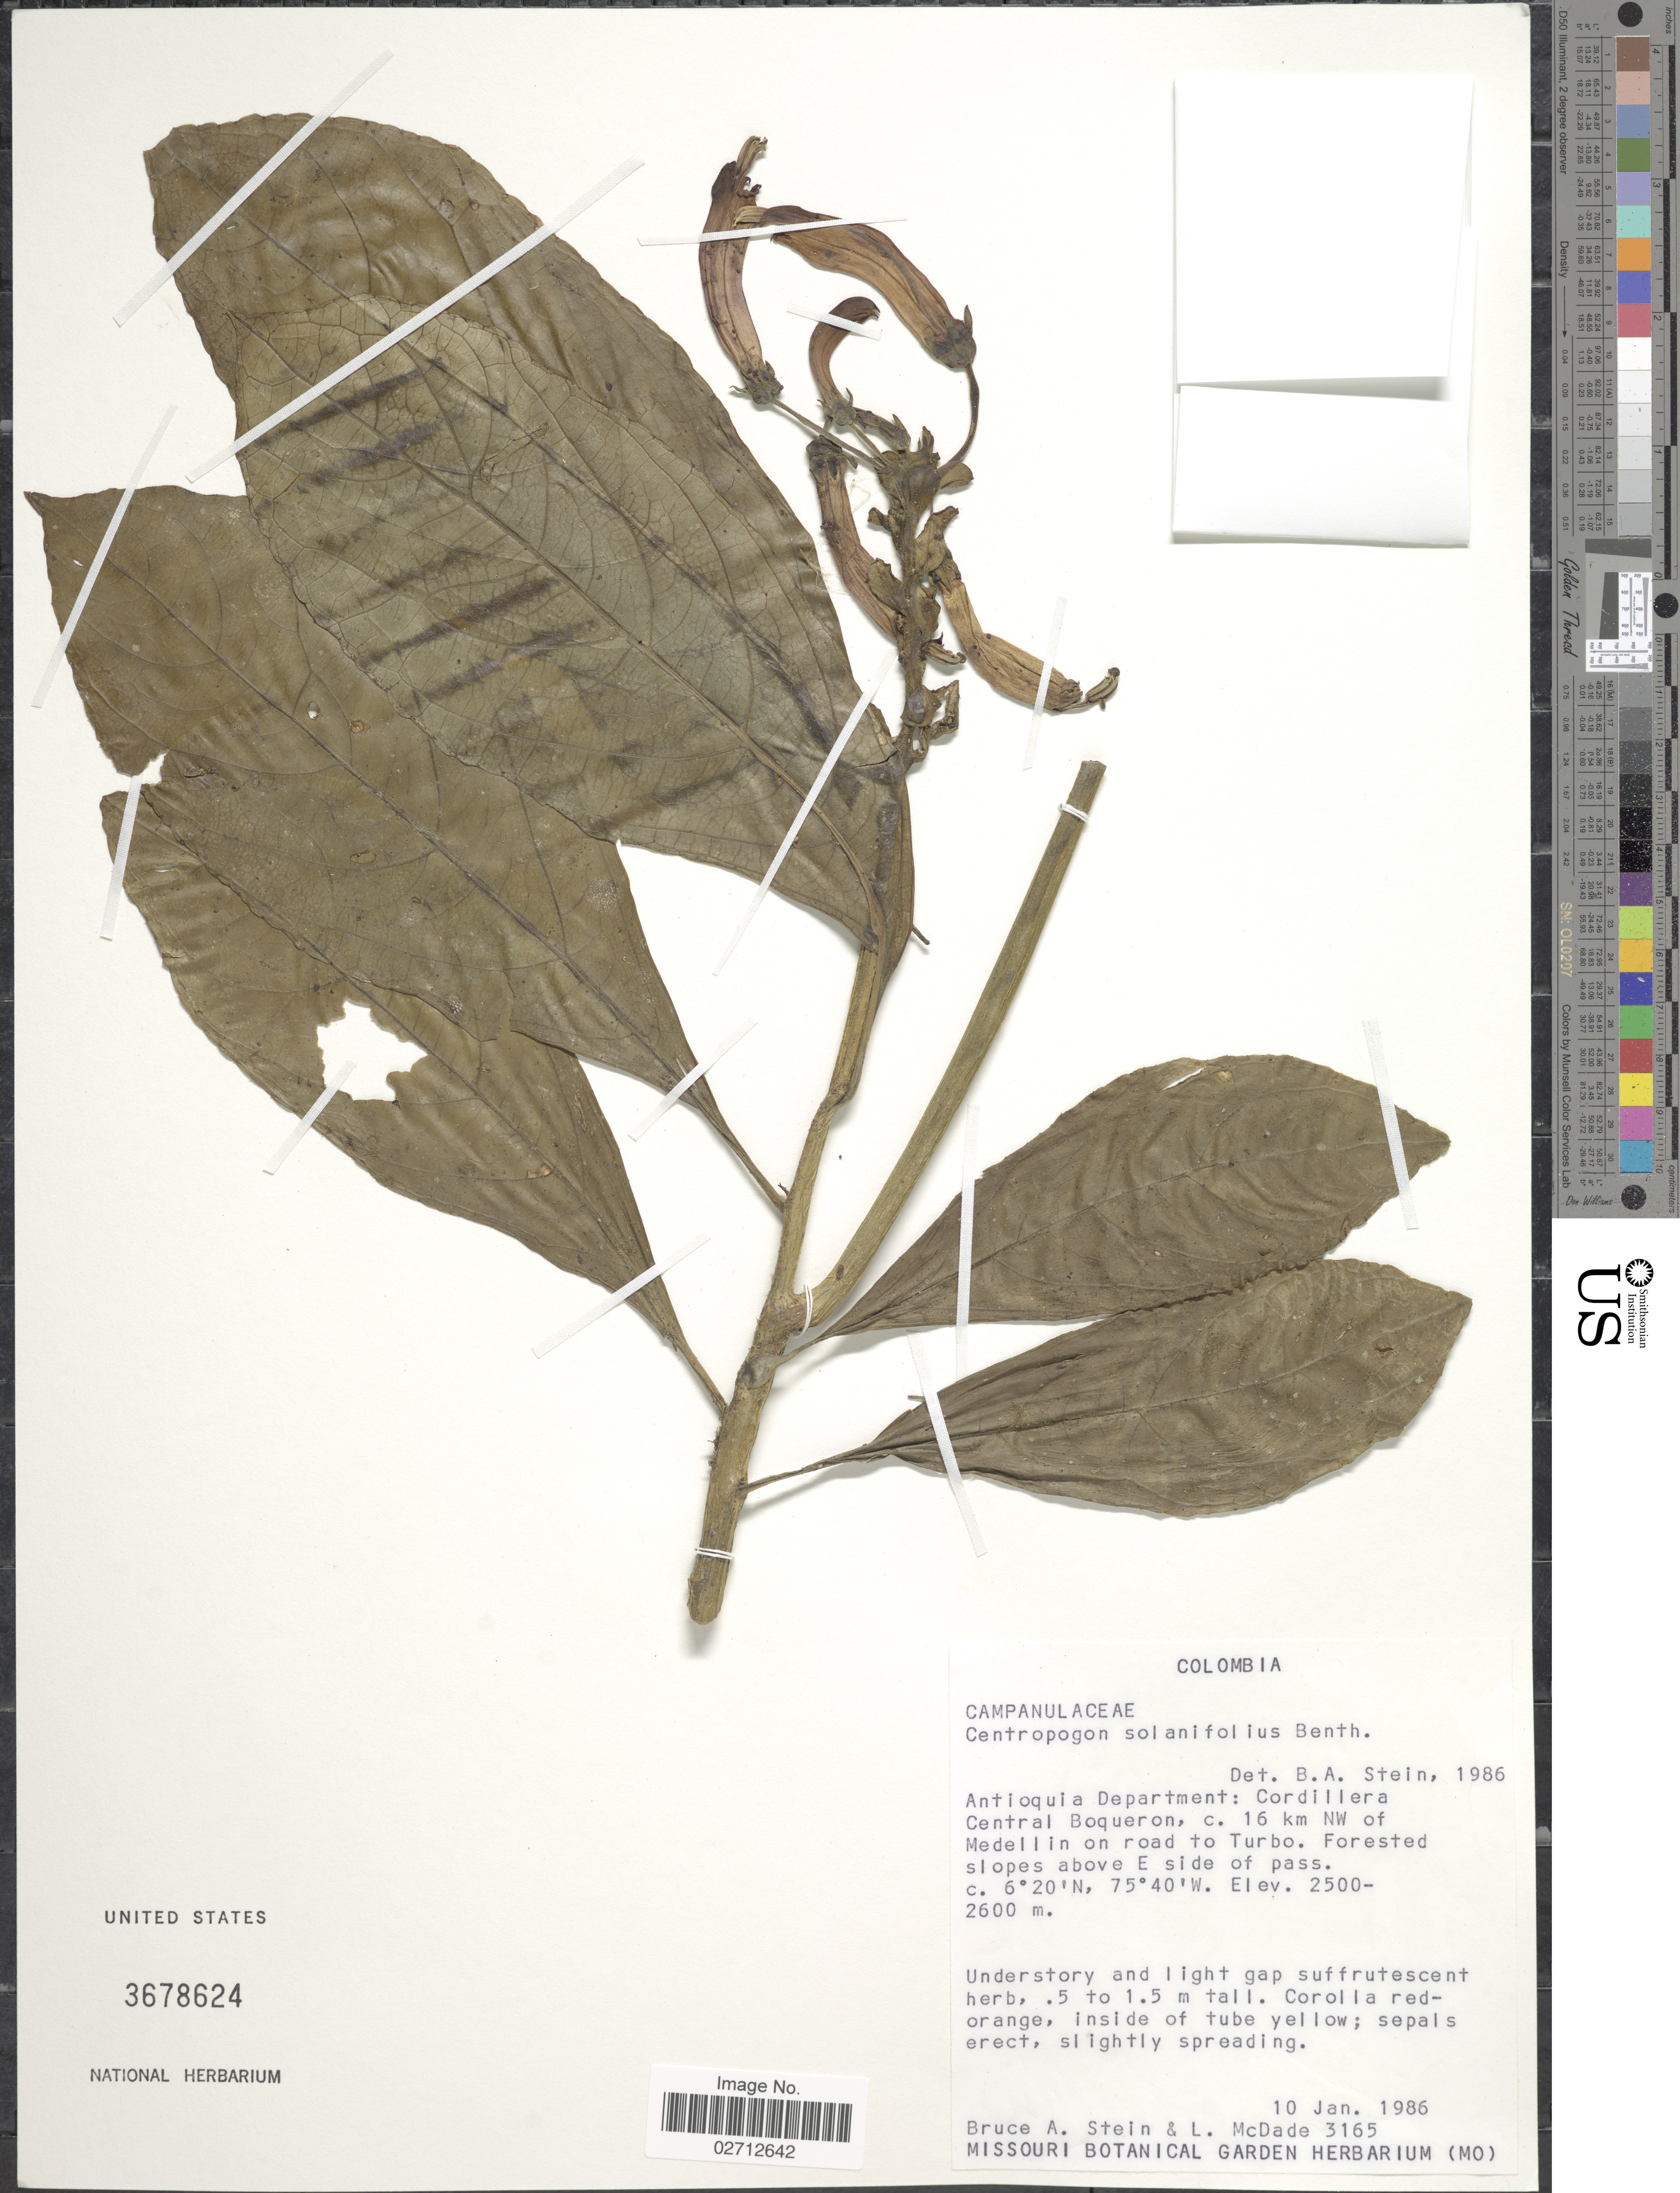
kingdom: Plantae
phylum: Tracheophyta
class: Magnoliopsida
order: Asterales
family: Campanulaceae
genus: Centropogon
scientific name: Centropogon solanifolius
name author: Benth.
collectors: B. A. Stein & L. McDade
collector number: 3165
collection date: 1986-01-10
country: Colombia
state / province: Antioquia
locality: Antioquia Department: Cordillera Central Boqueron, c. 16 km NW of Medellin on road to Turbo. Forested slopes above E side of pass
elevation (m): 2500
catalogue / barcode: US 3678624